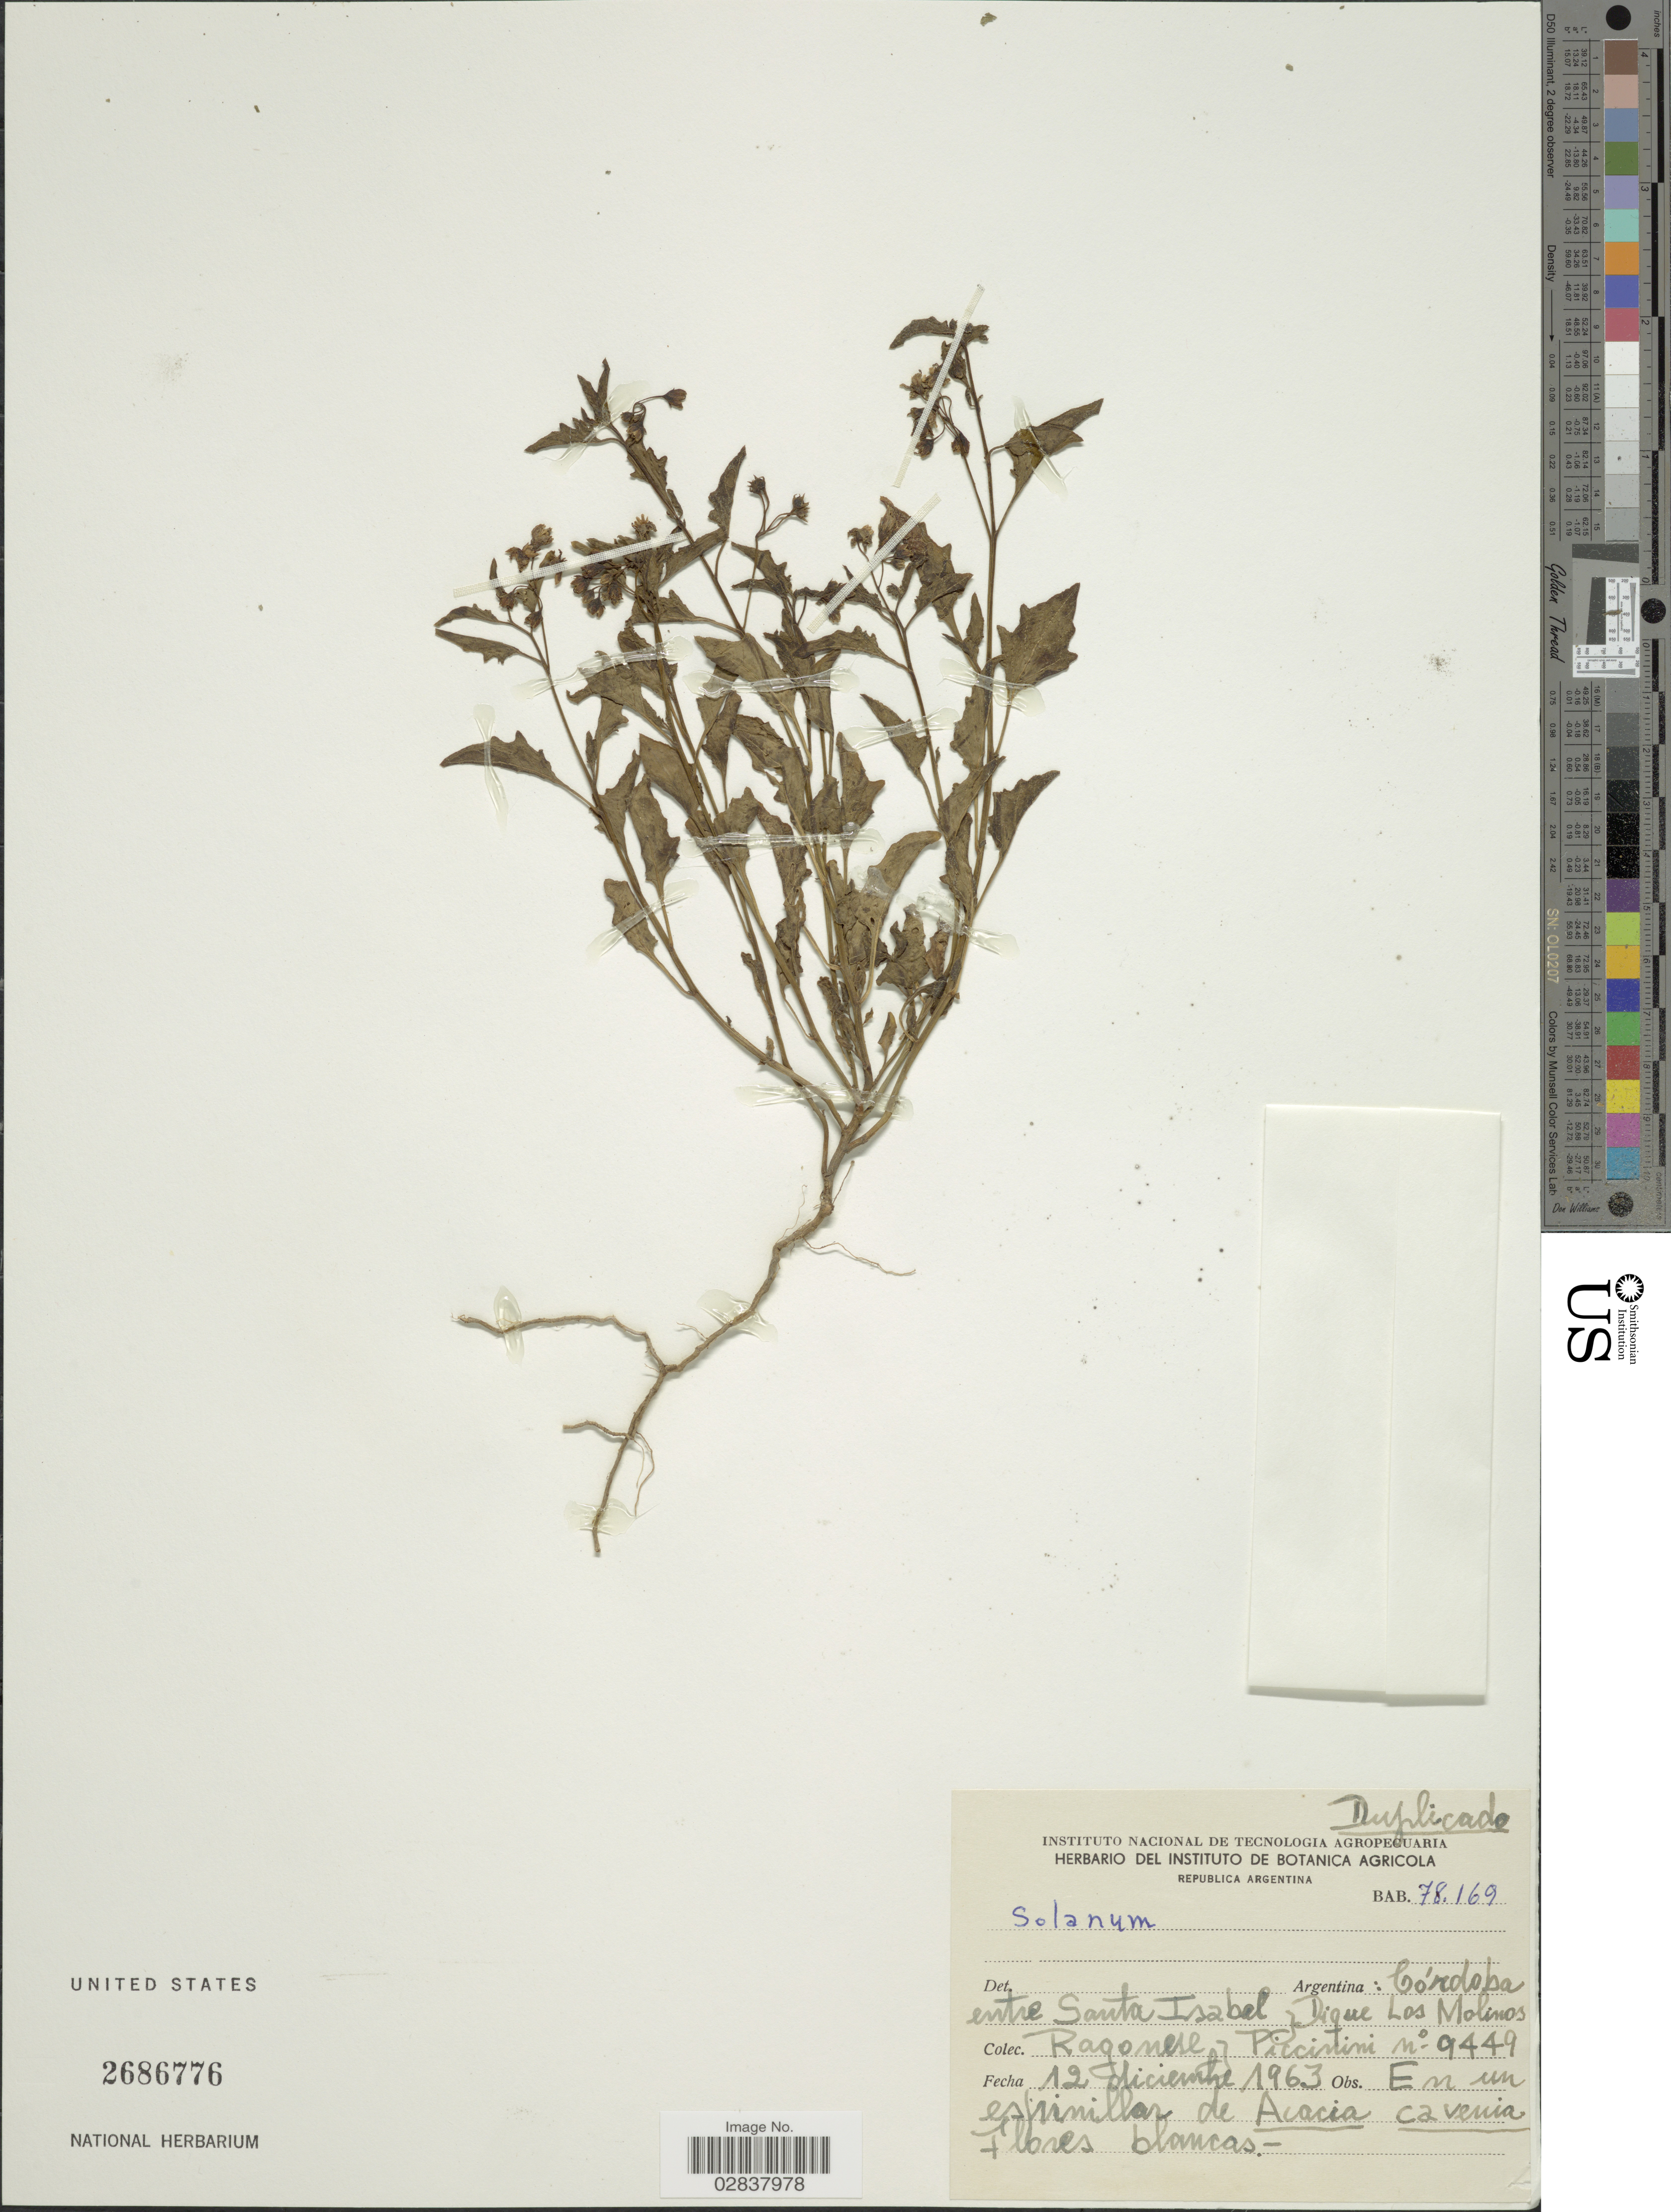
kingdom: Plantae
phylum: Tracheophyta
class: Magnoliopsida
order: Solanales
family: Solanaceae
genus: Solanum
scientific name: Solanum pygmaeum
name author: Cav.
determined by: Knapp, S. D.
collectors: Ragonese, -- & Piccinini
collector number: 9449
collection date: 1963-12-12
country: Argentina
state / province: Cordoba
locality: Entre Santa Isabel, Dique Los Molinos.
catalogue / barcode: US 2686776